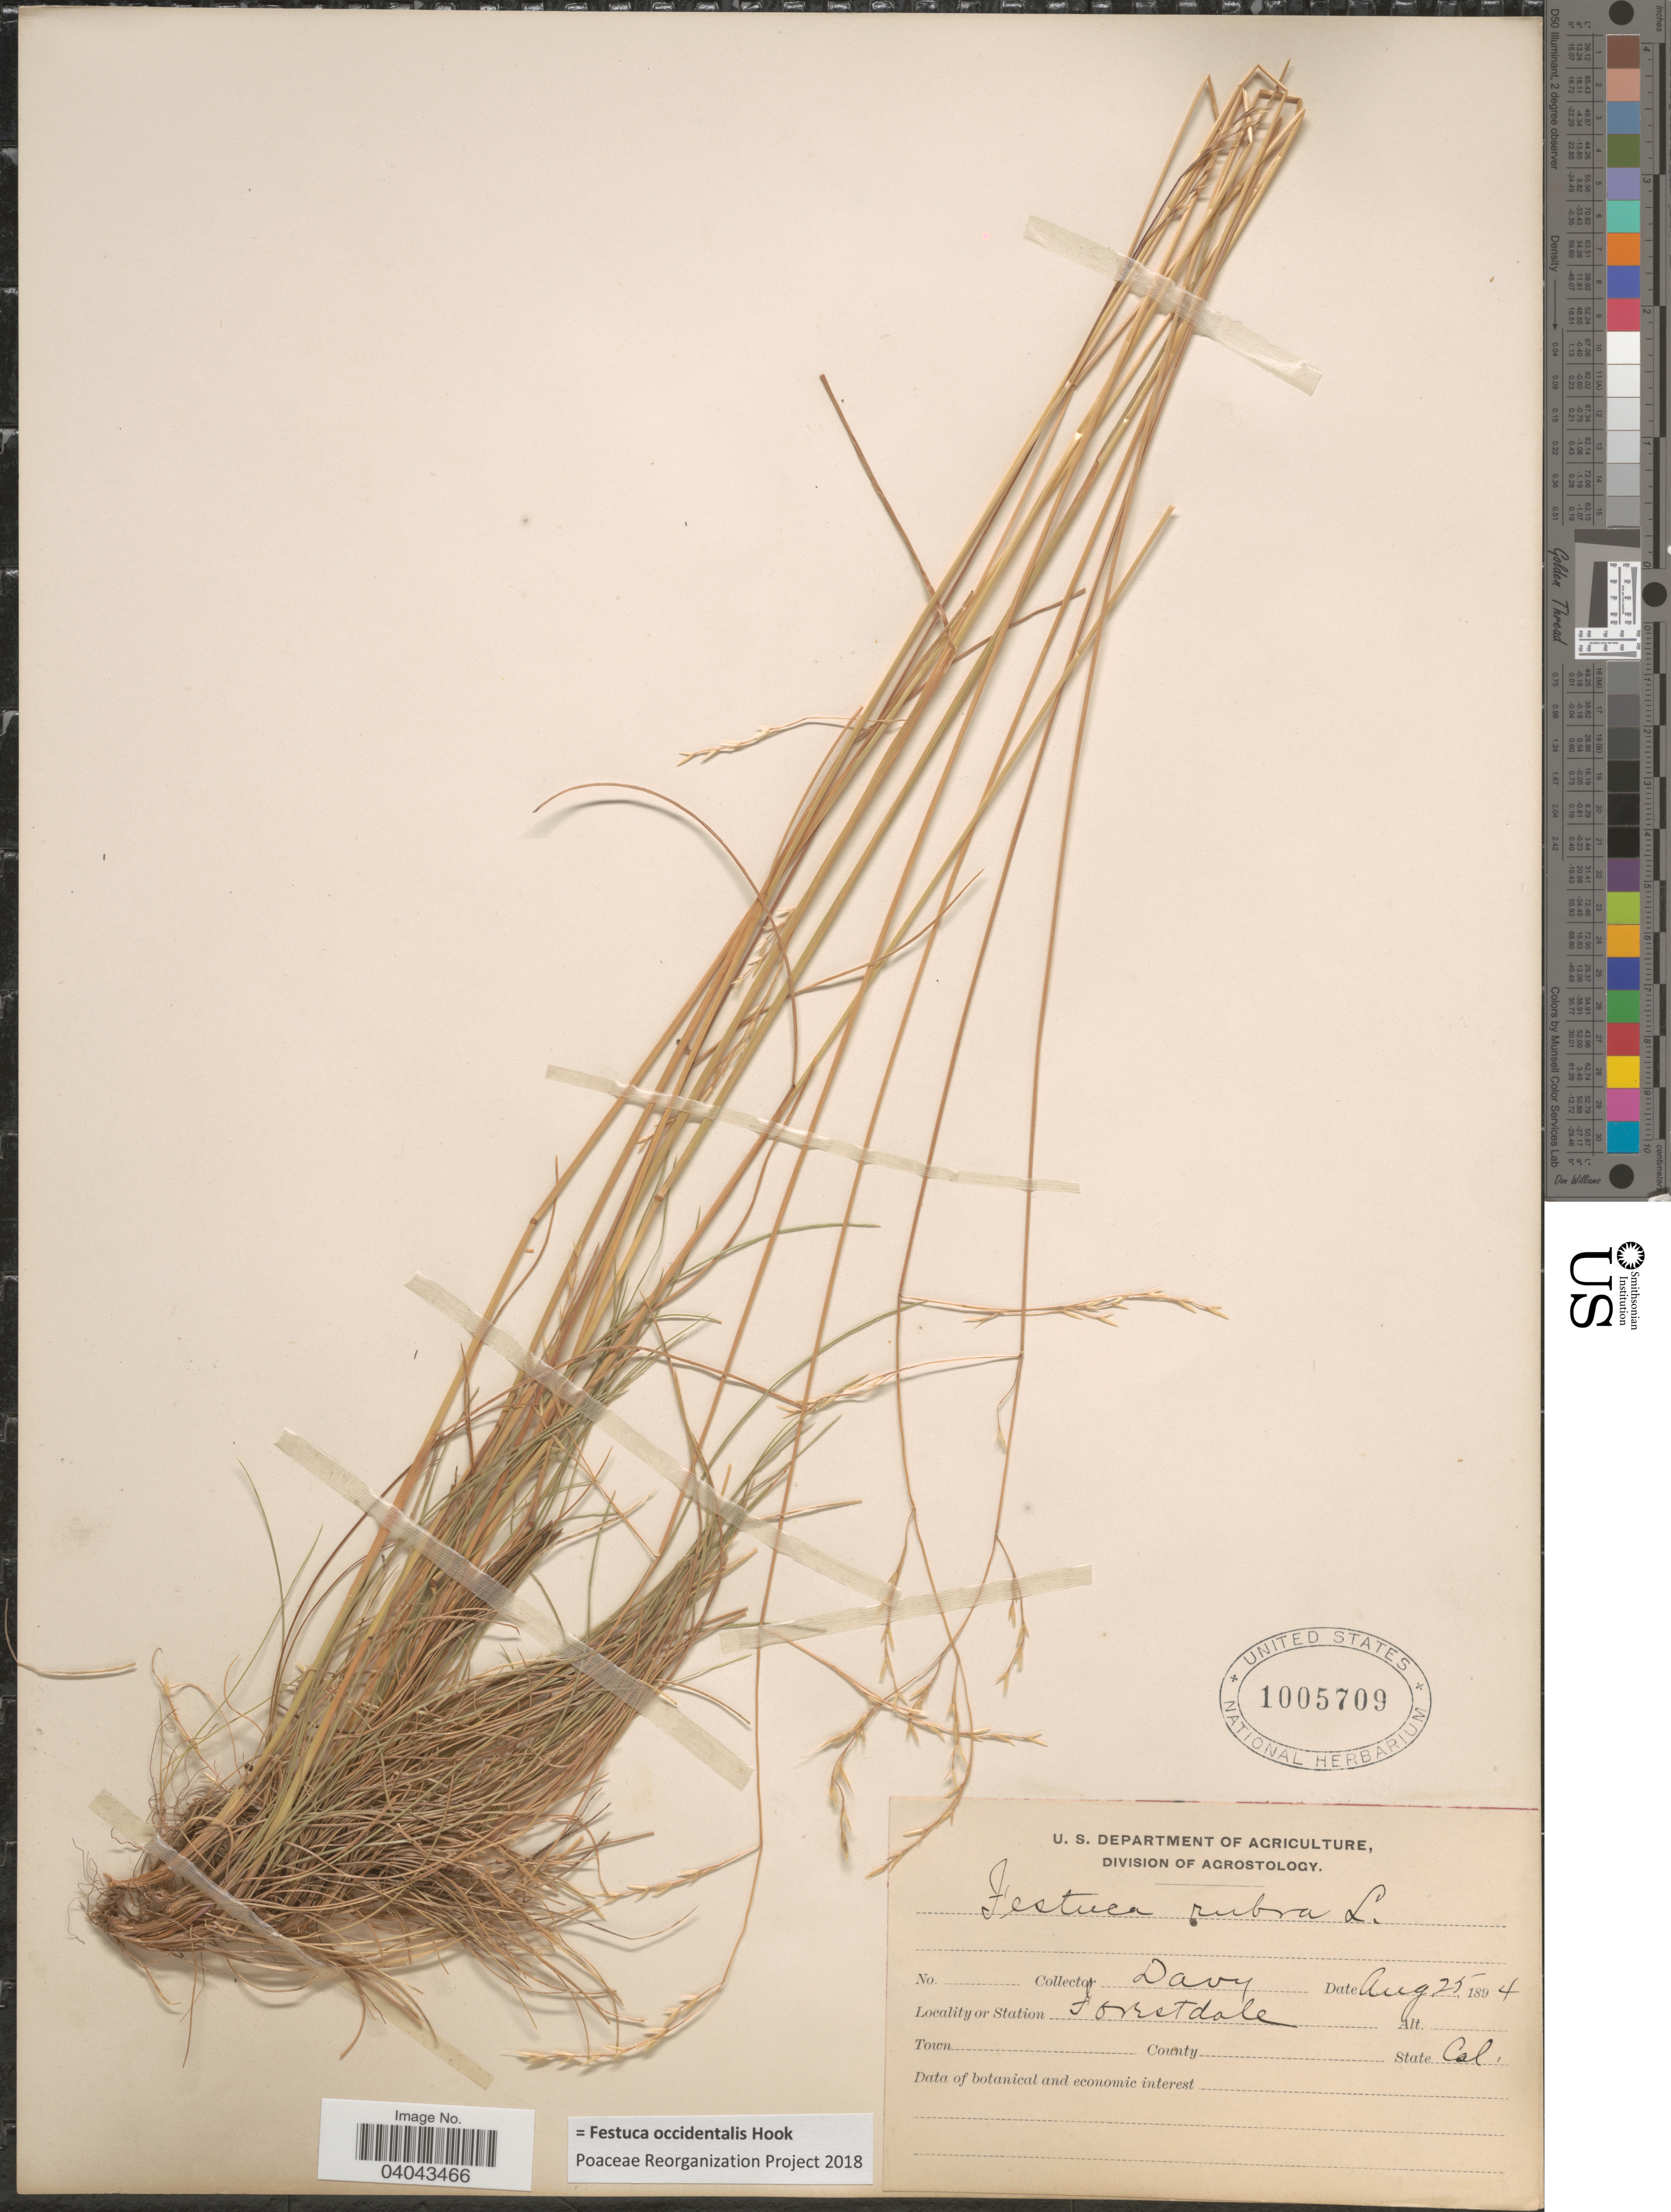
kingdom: Plantae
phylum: Tracheophyta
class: Liliopsida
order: Poales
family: Poaceae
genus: Festuca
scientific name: Festuca occidentalis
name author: Hook.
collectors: Davy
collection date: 1894-08-25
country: United States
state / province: California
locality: Station Forestdale.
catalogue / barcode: US 1005709